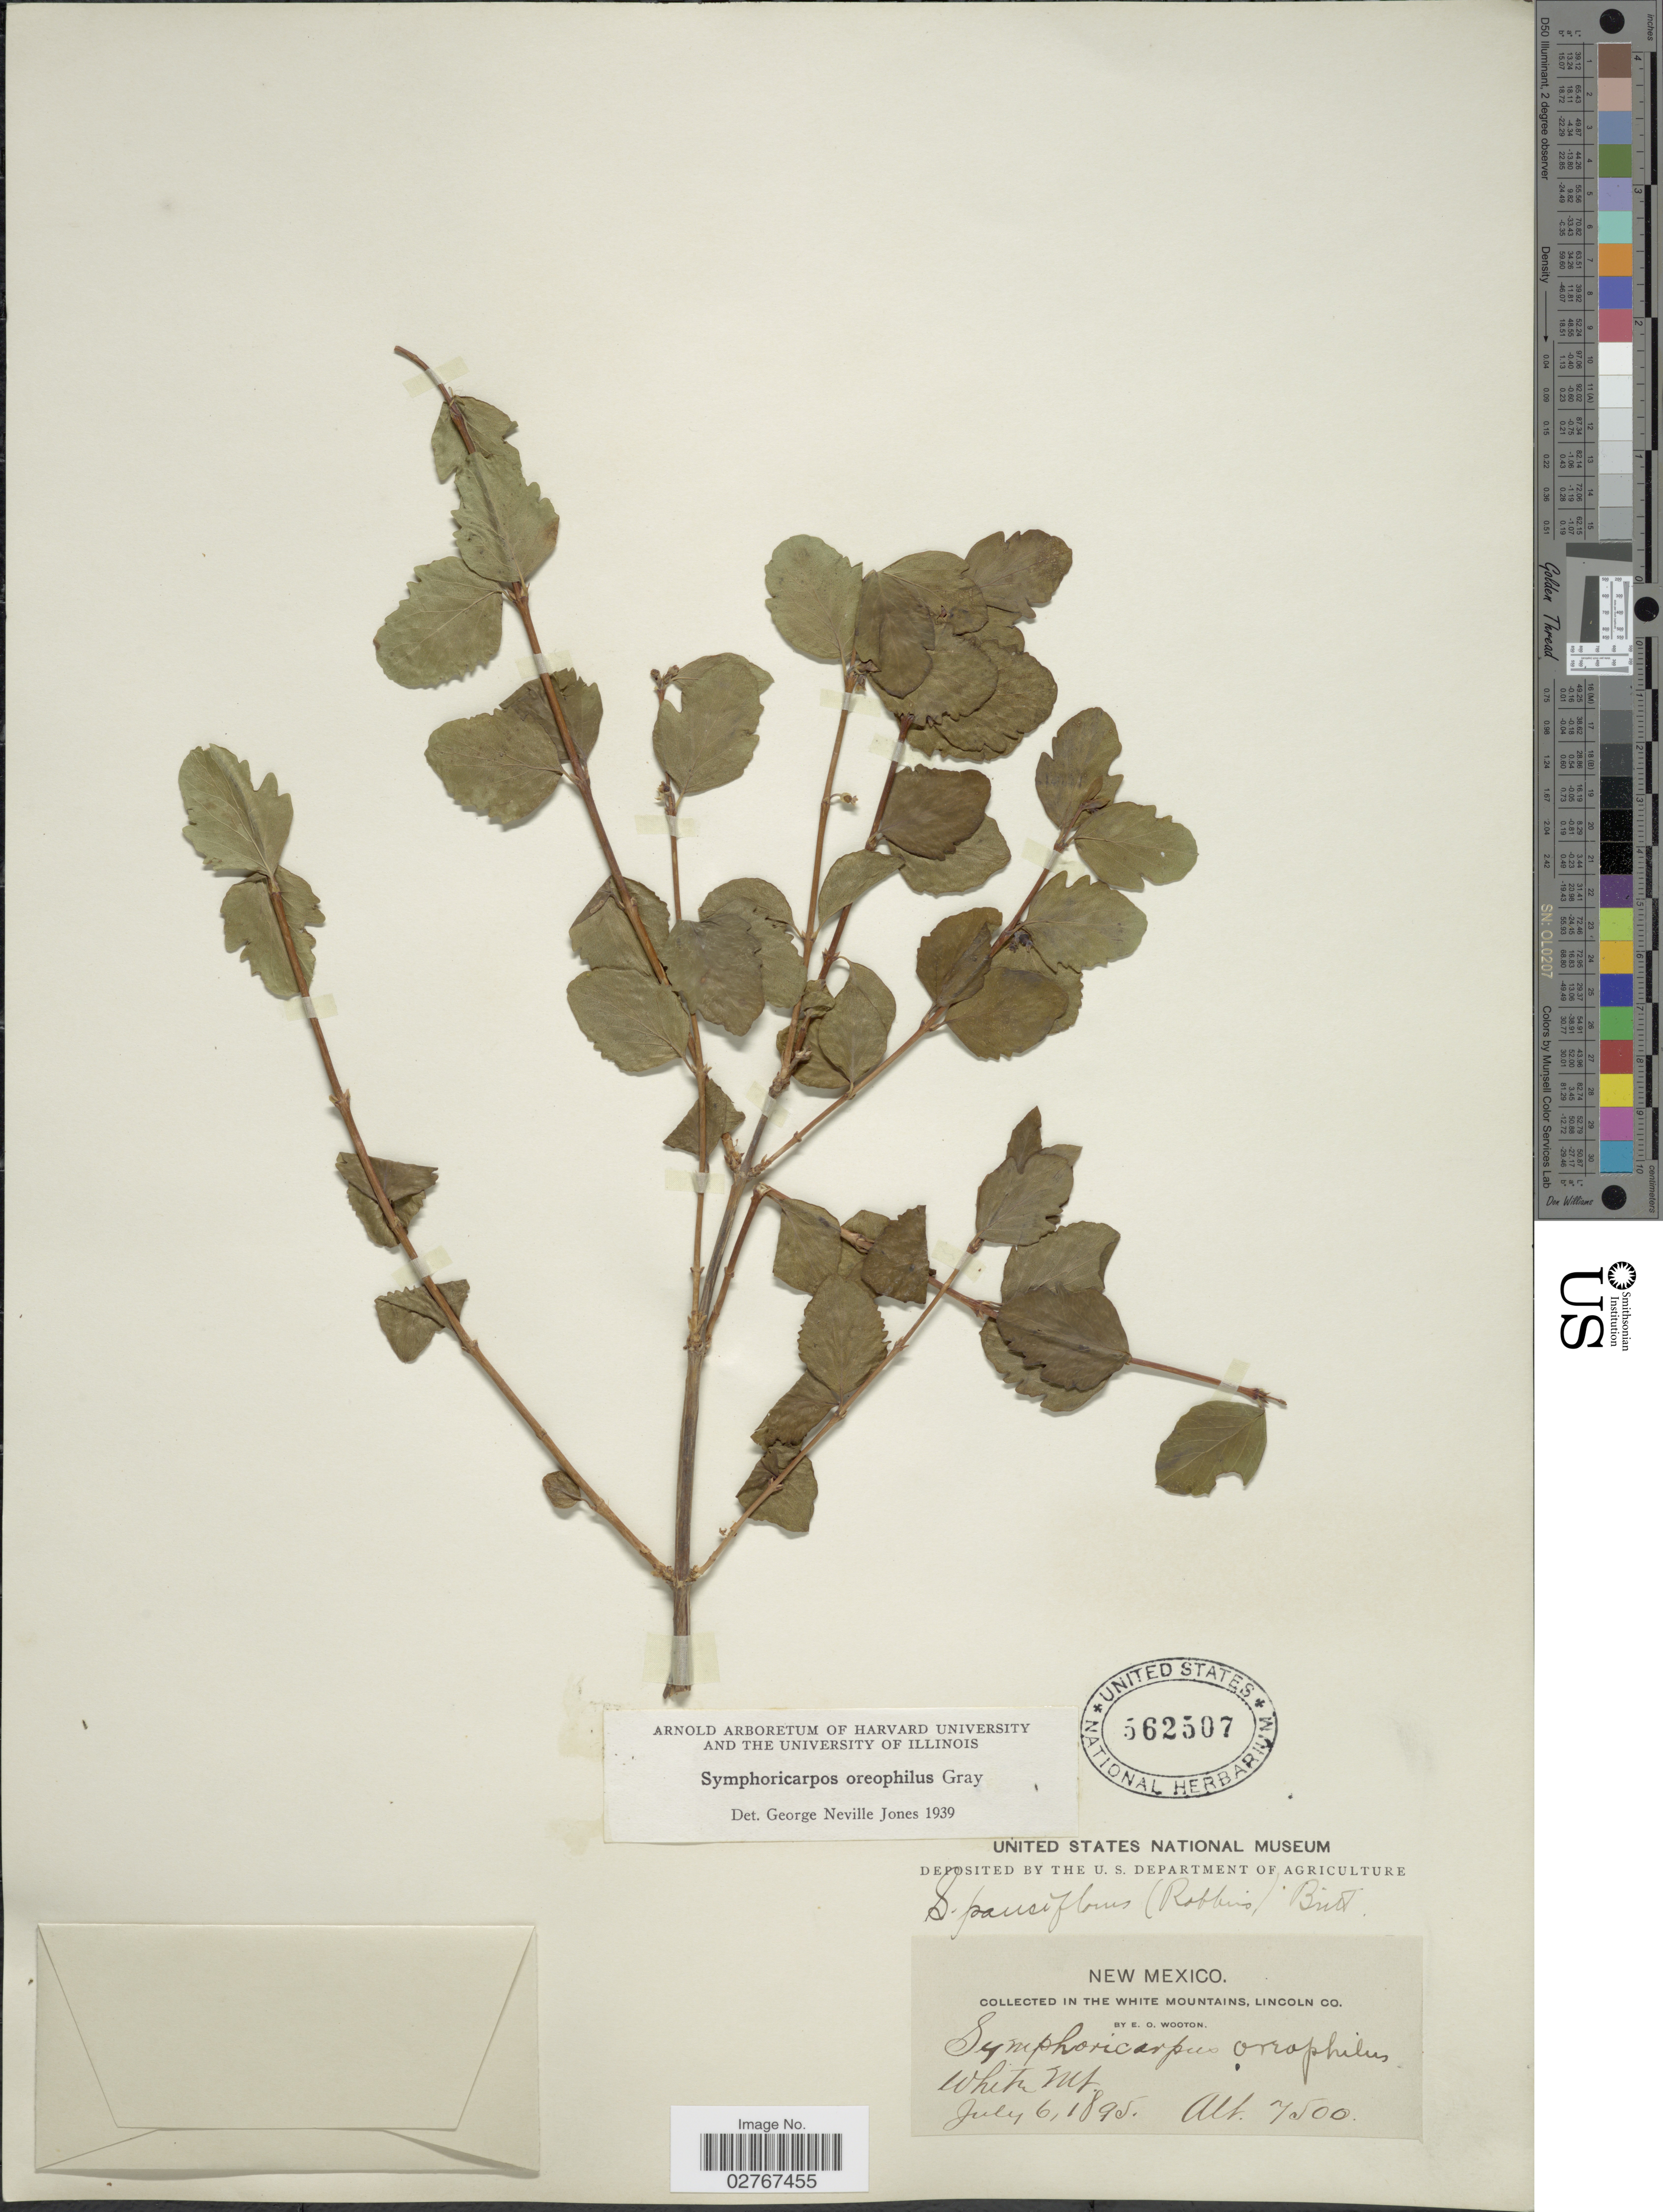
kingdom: Plantae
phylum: Tracheophyta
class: Magnoliopsida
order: Dipsacales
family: Caprifoliaceae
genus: Symphoricarpos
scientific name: Symphoricarpos oreophilus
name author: A. Gray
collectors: E. O. Wooton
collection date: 1895-07-06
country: United States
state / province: New Mexico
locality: White Mountains, Lincoln Co., White Mt.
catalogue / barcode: US 562507